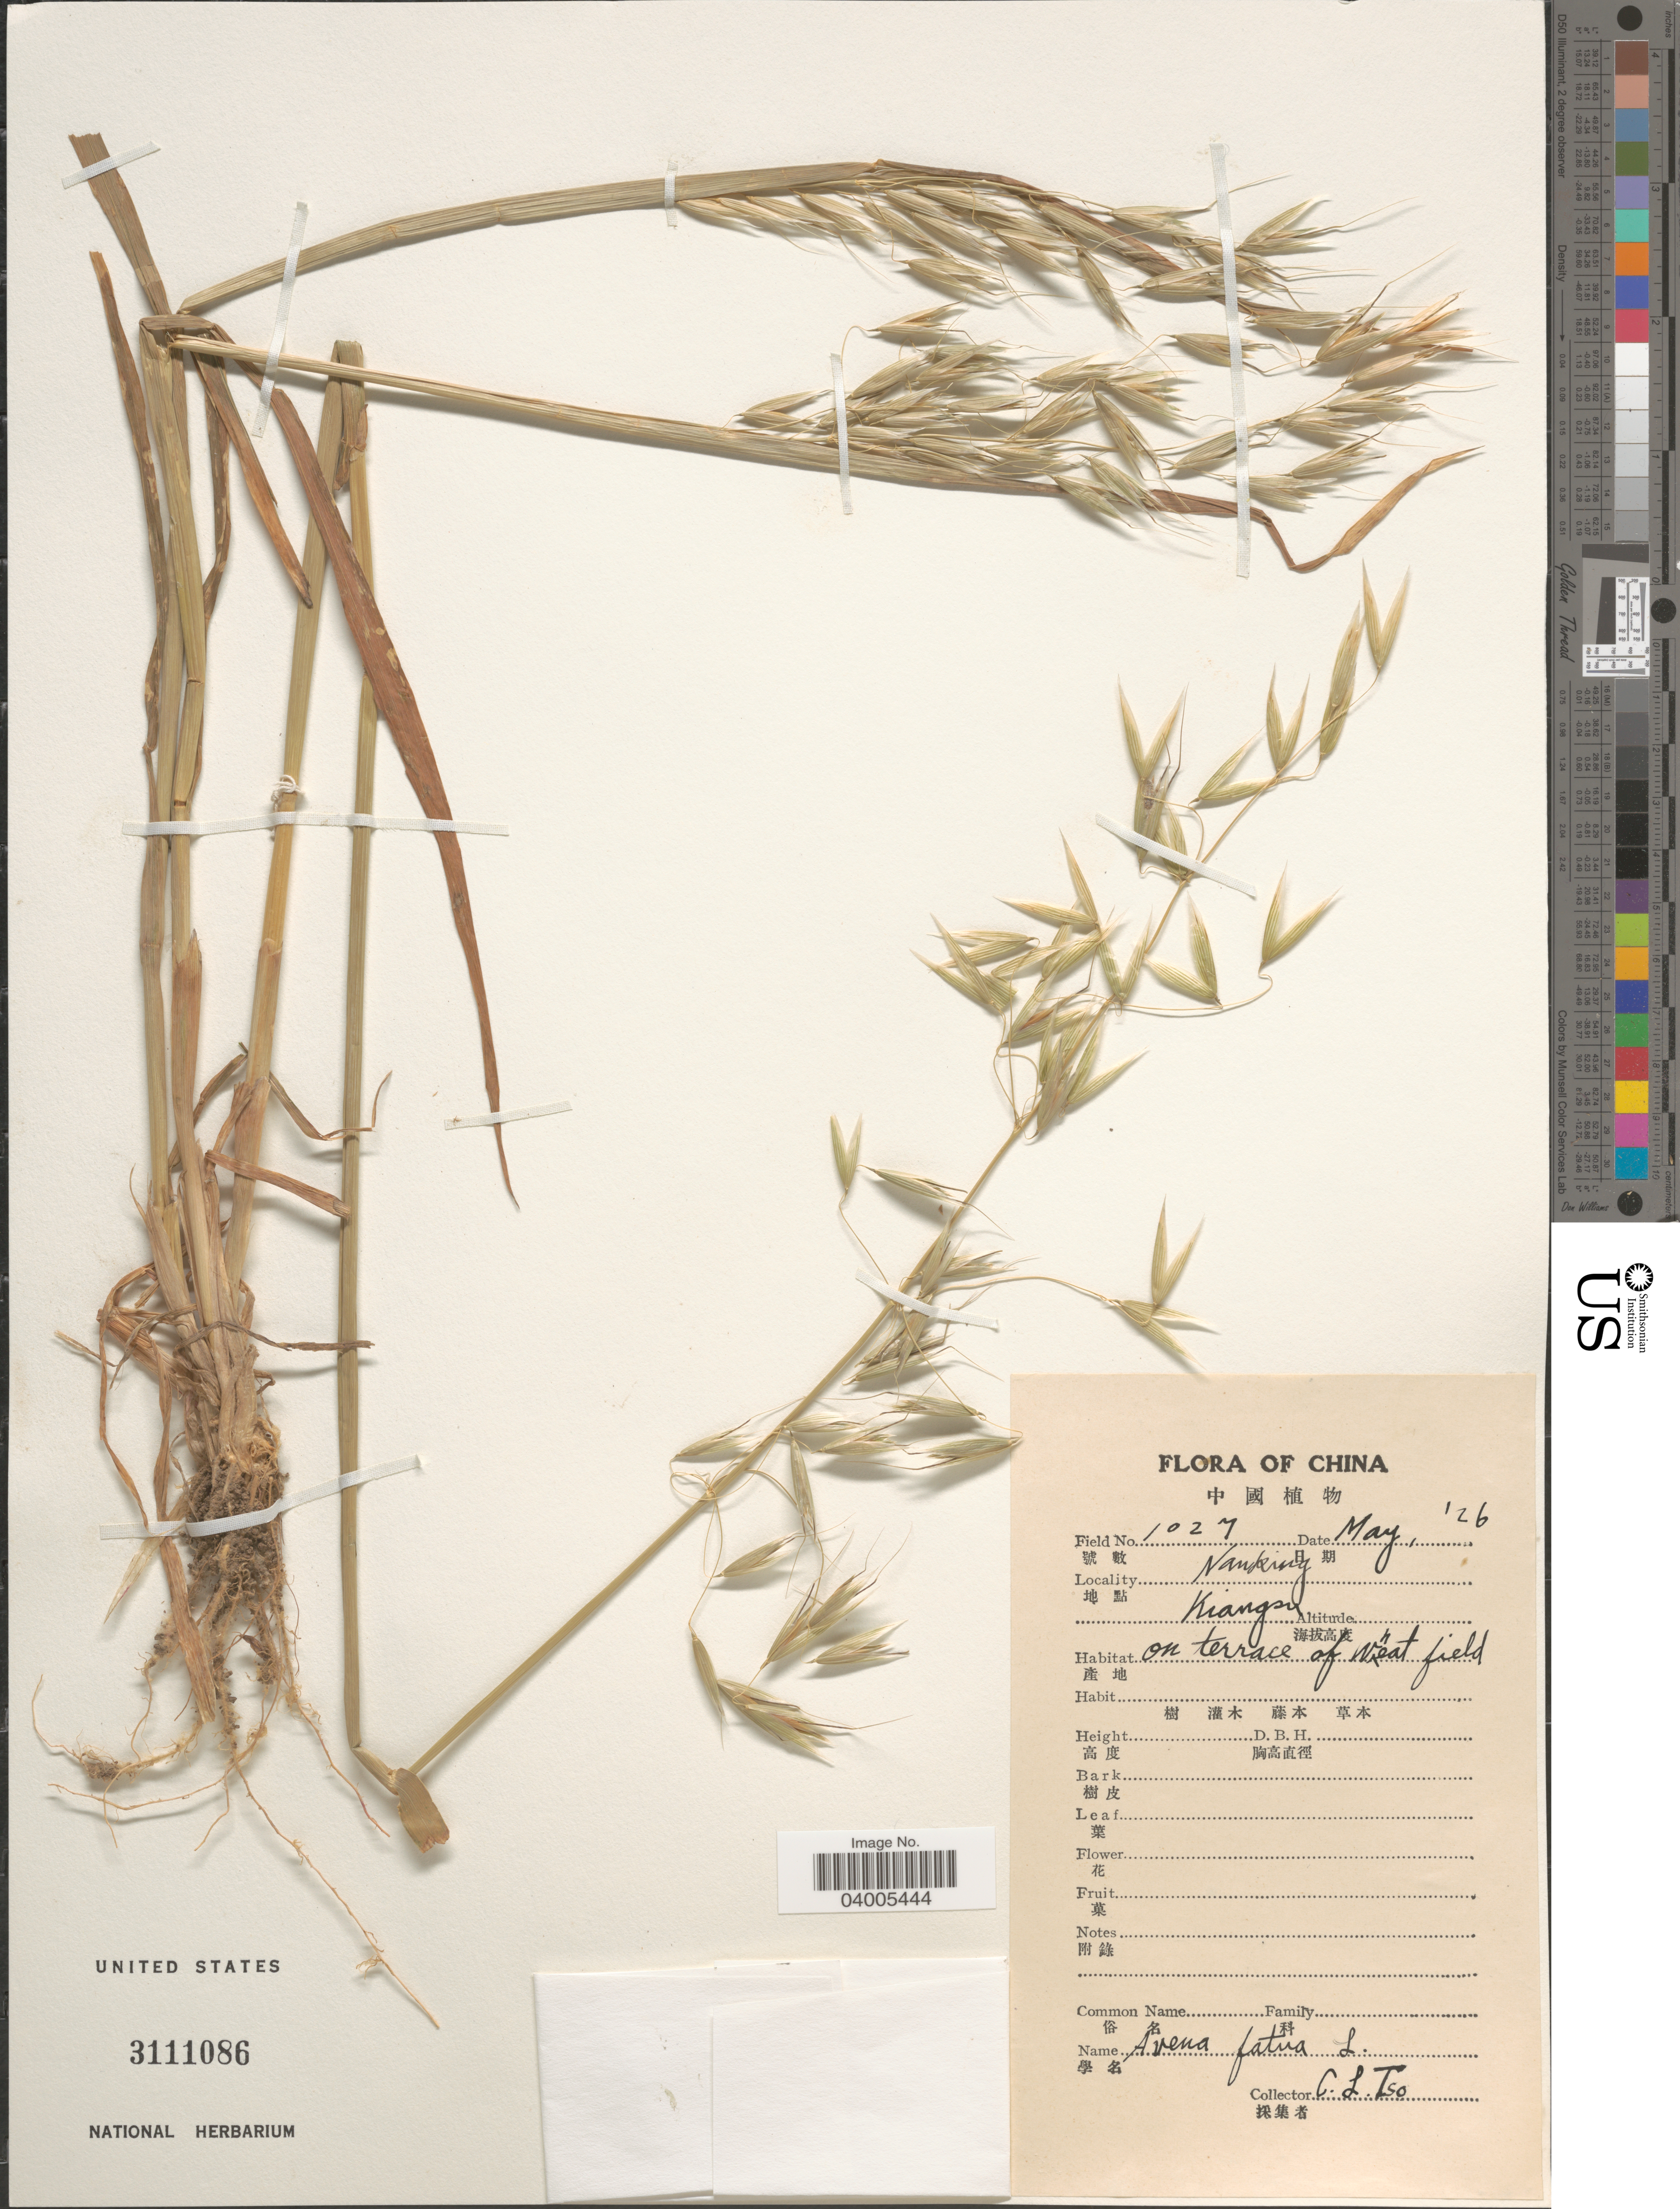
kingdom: Plantae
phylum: Tracheophyta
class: Liliopsida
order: Poales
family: Poaceae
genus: Avena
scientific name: Avena fatua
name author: L.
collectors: C. Tso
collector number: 1027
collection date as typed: Transcribed d/m/y: /5/26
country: China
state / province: Jiangsu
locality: Nanking, Kiangsu. On terrace of wheat field.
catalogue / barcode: US 3111086